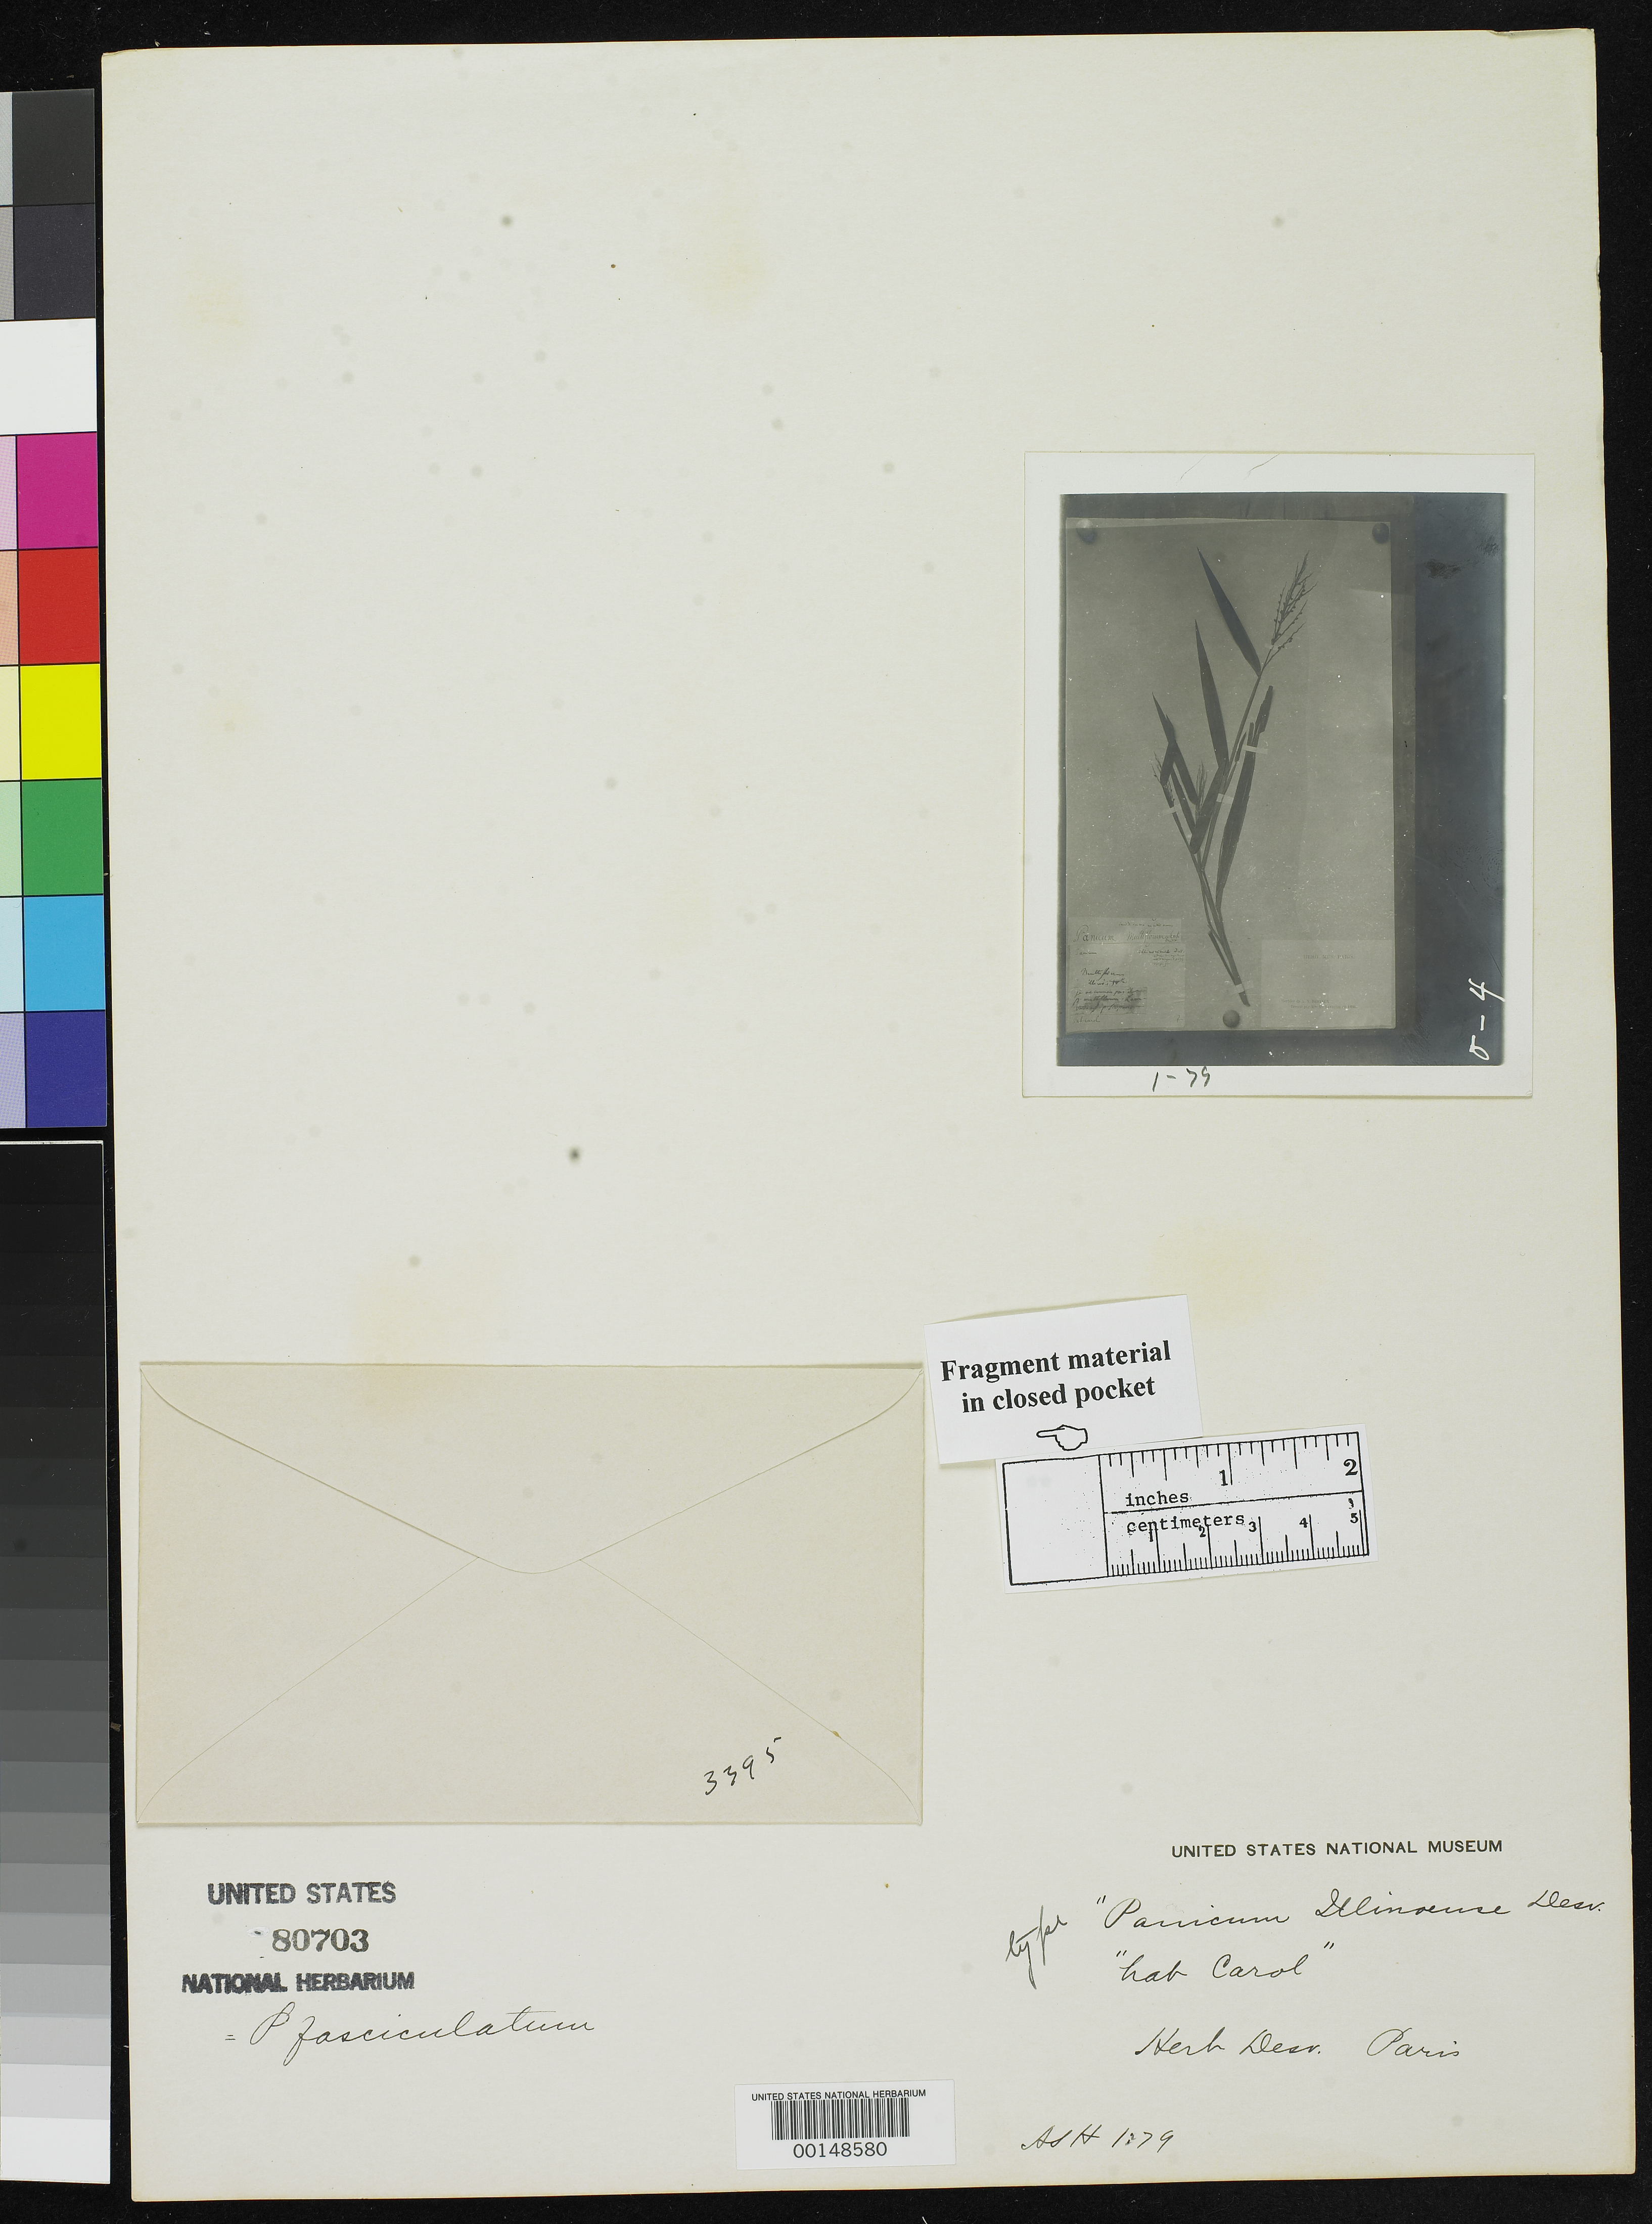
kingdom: Plantae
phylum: Tracheophyta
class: Liliopsida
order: Poales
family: Poaceae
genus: Panicum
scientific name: Panicum illinoniense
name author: Desv.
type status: Type Fragment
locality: North America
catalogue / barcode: US 80703